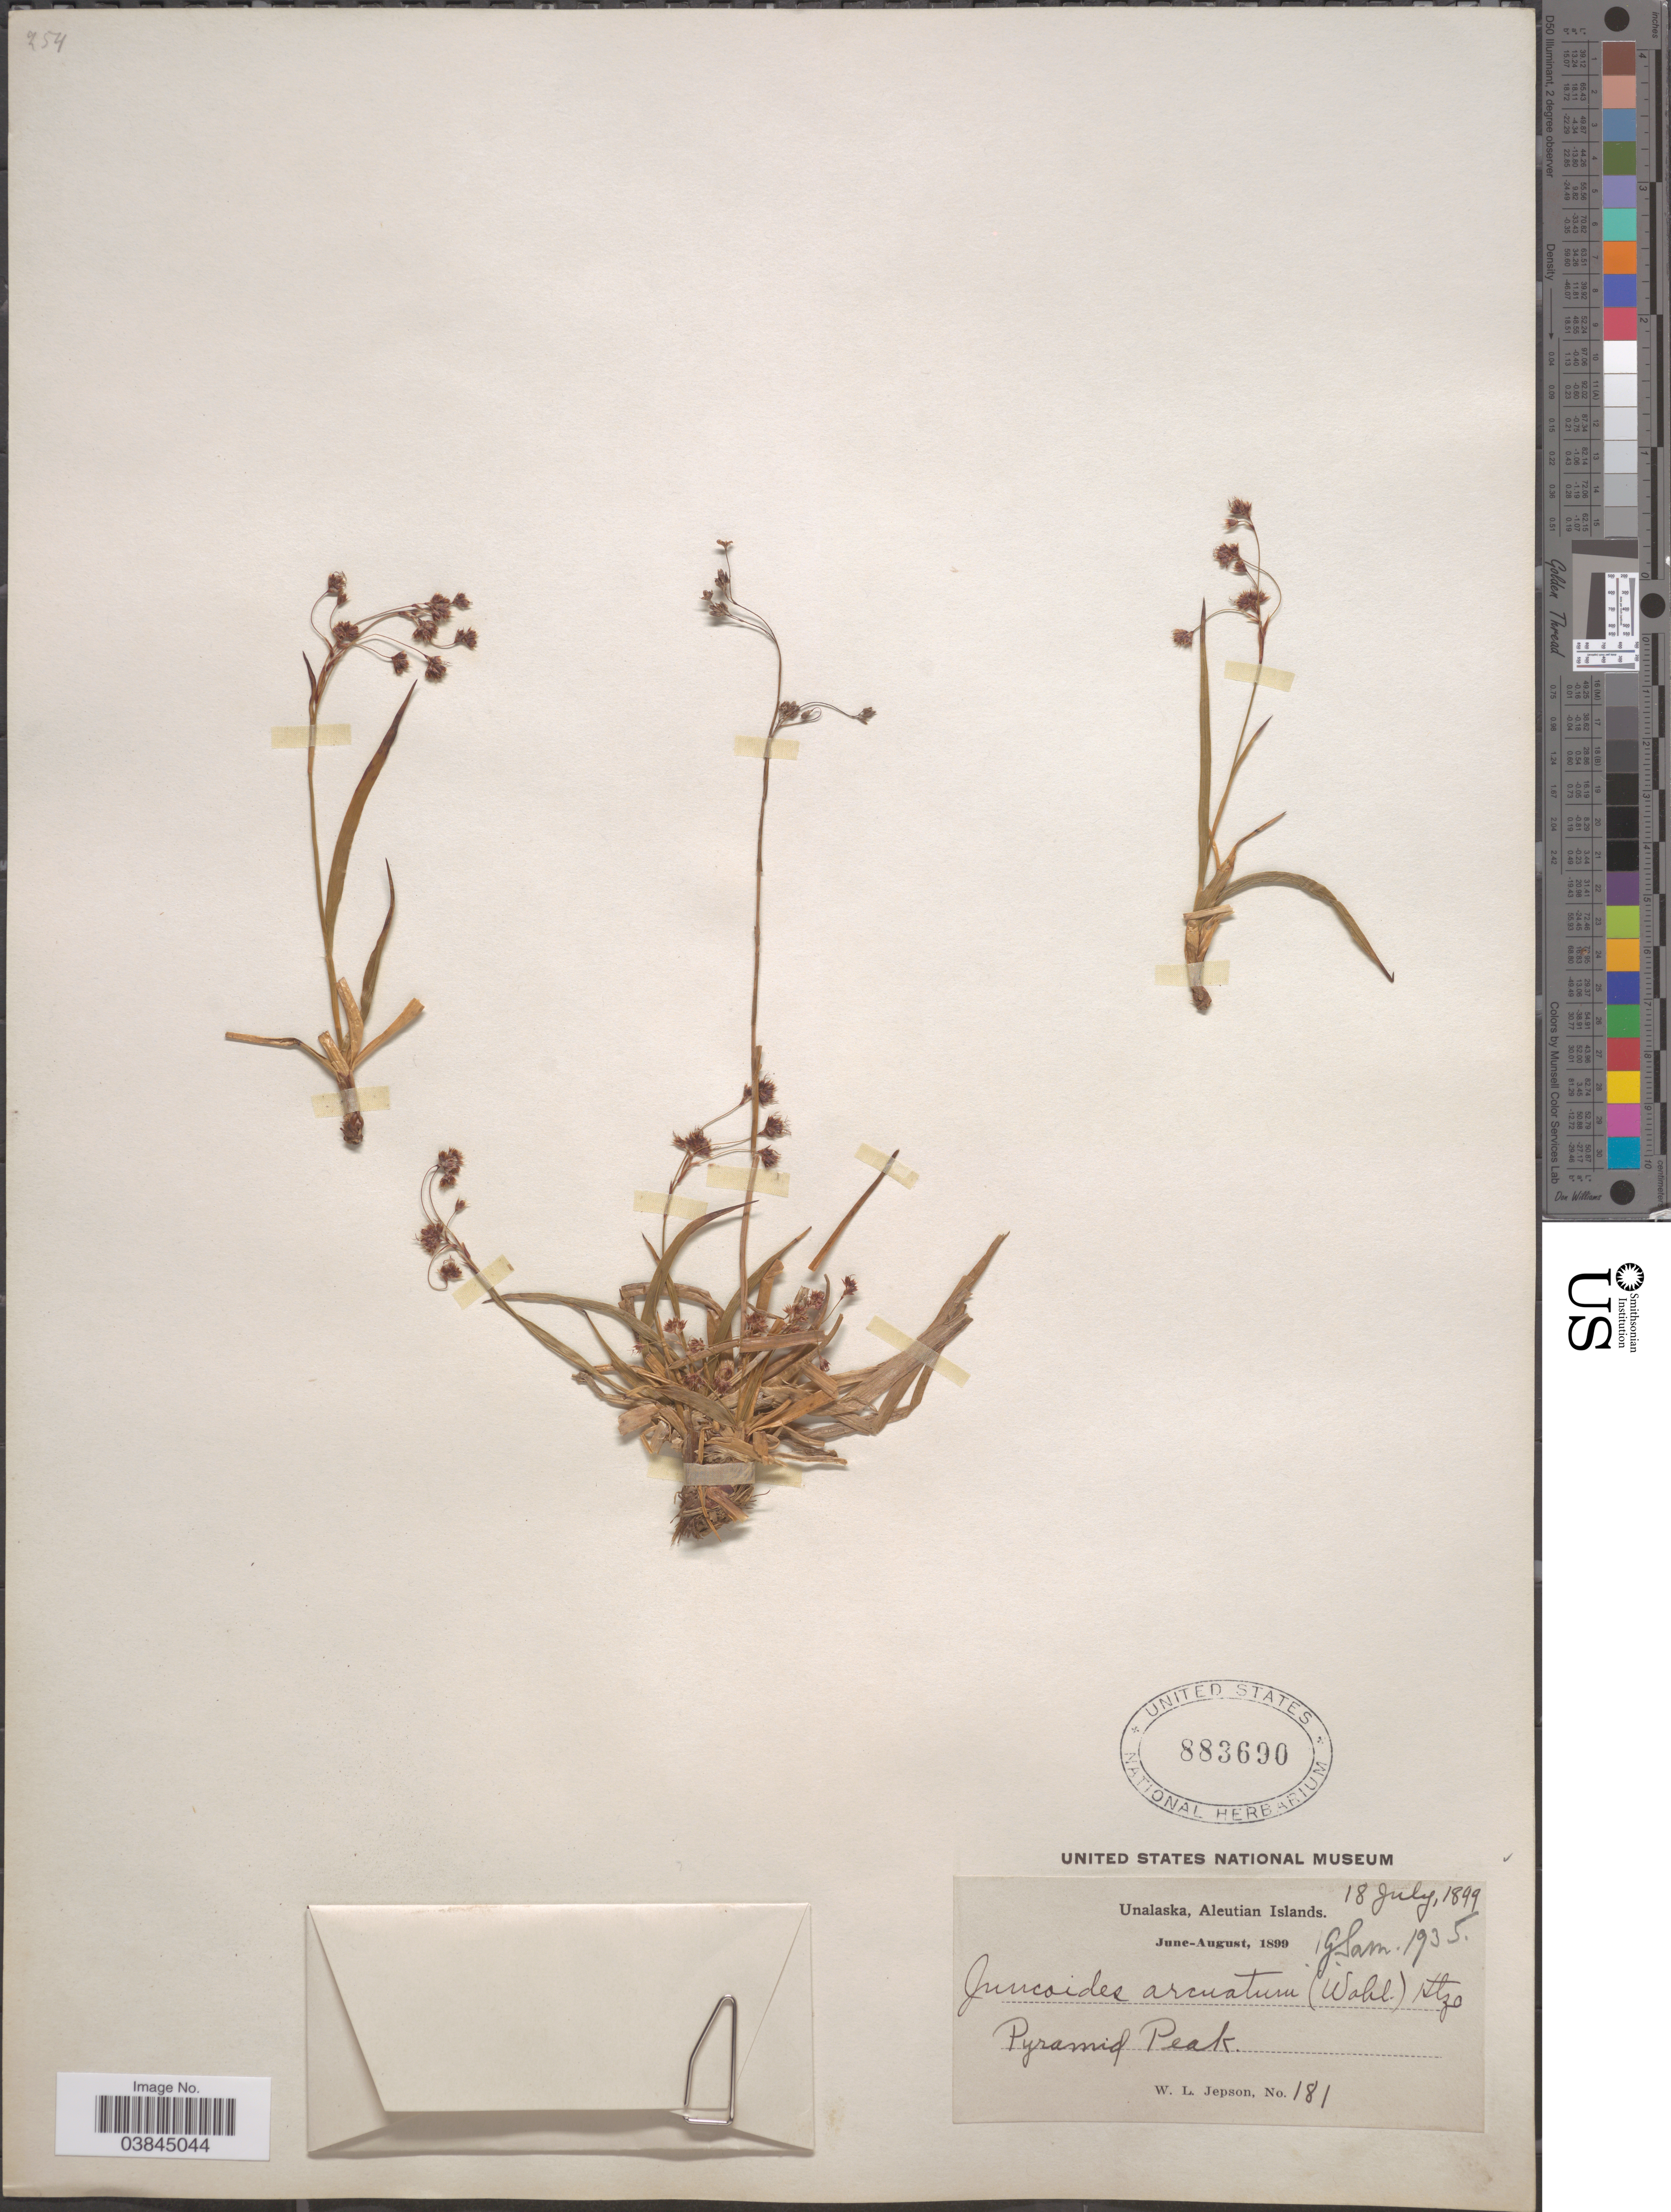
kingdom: Plantae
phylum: Tracheophyta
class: Liliopsida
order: Poales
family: Juncaceae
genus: Luzula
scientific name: Luzula arcuata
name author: (Wahlenb.) Sw.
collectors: W. L. Jepson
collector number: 181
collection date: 1899-07-18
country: United States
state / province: Alaska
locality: Unalaska, Aleutian Islands. Pyramid Peak.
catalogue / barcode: US 883690